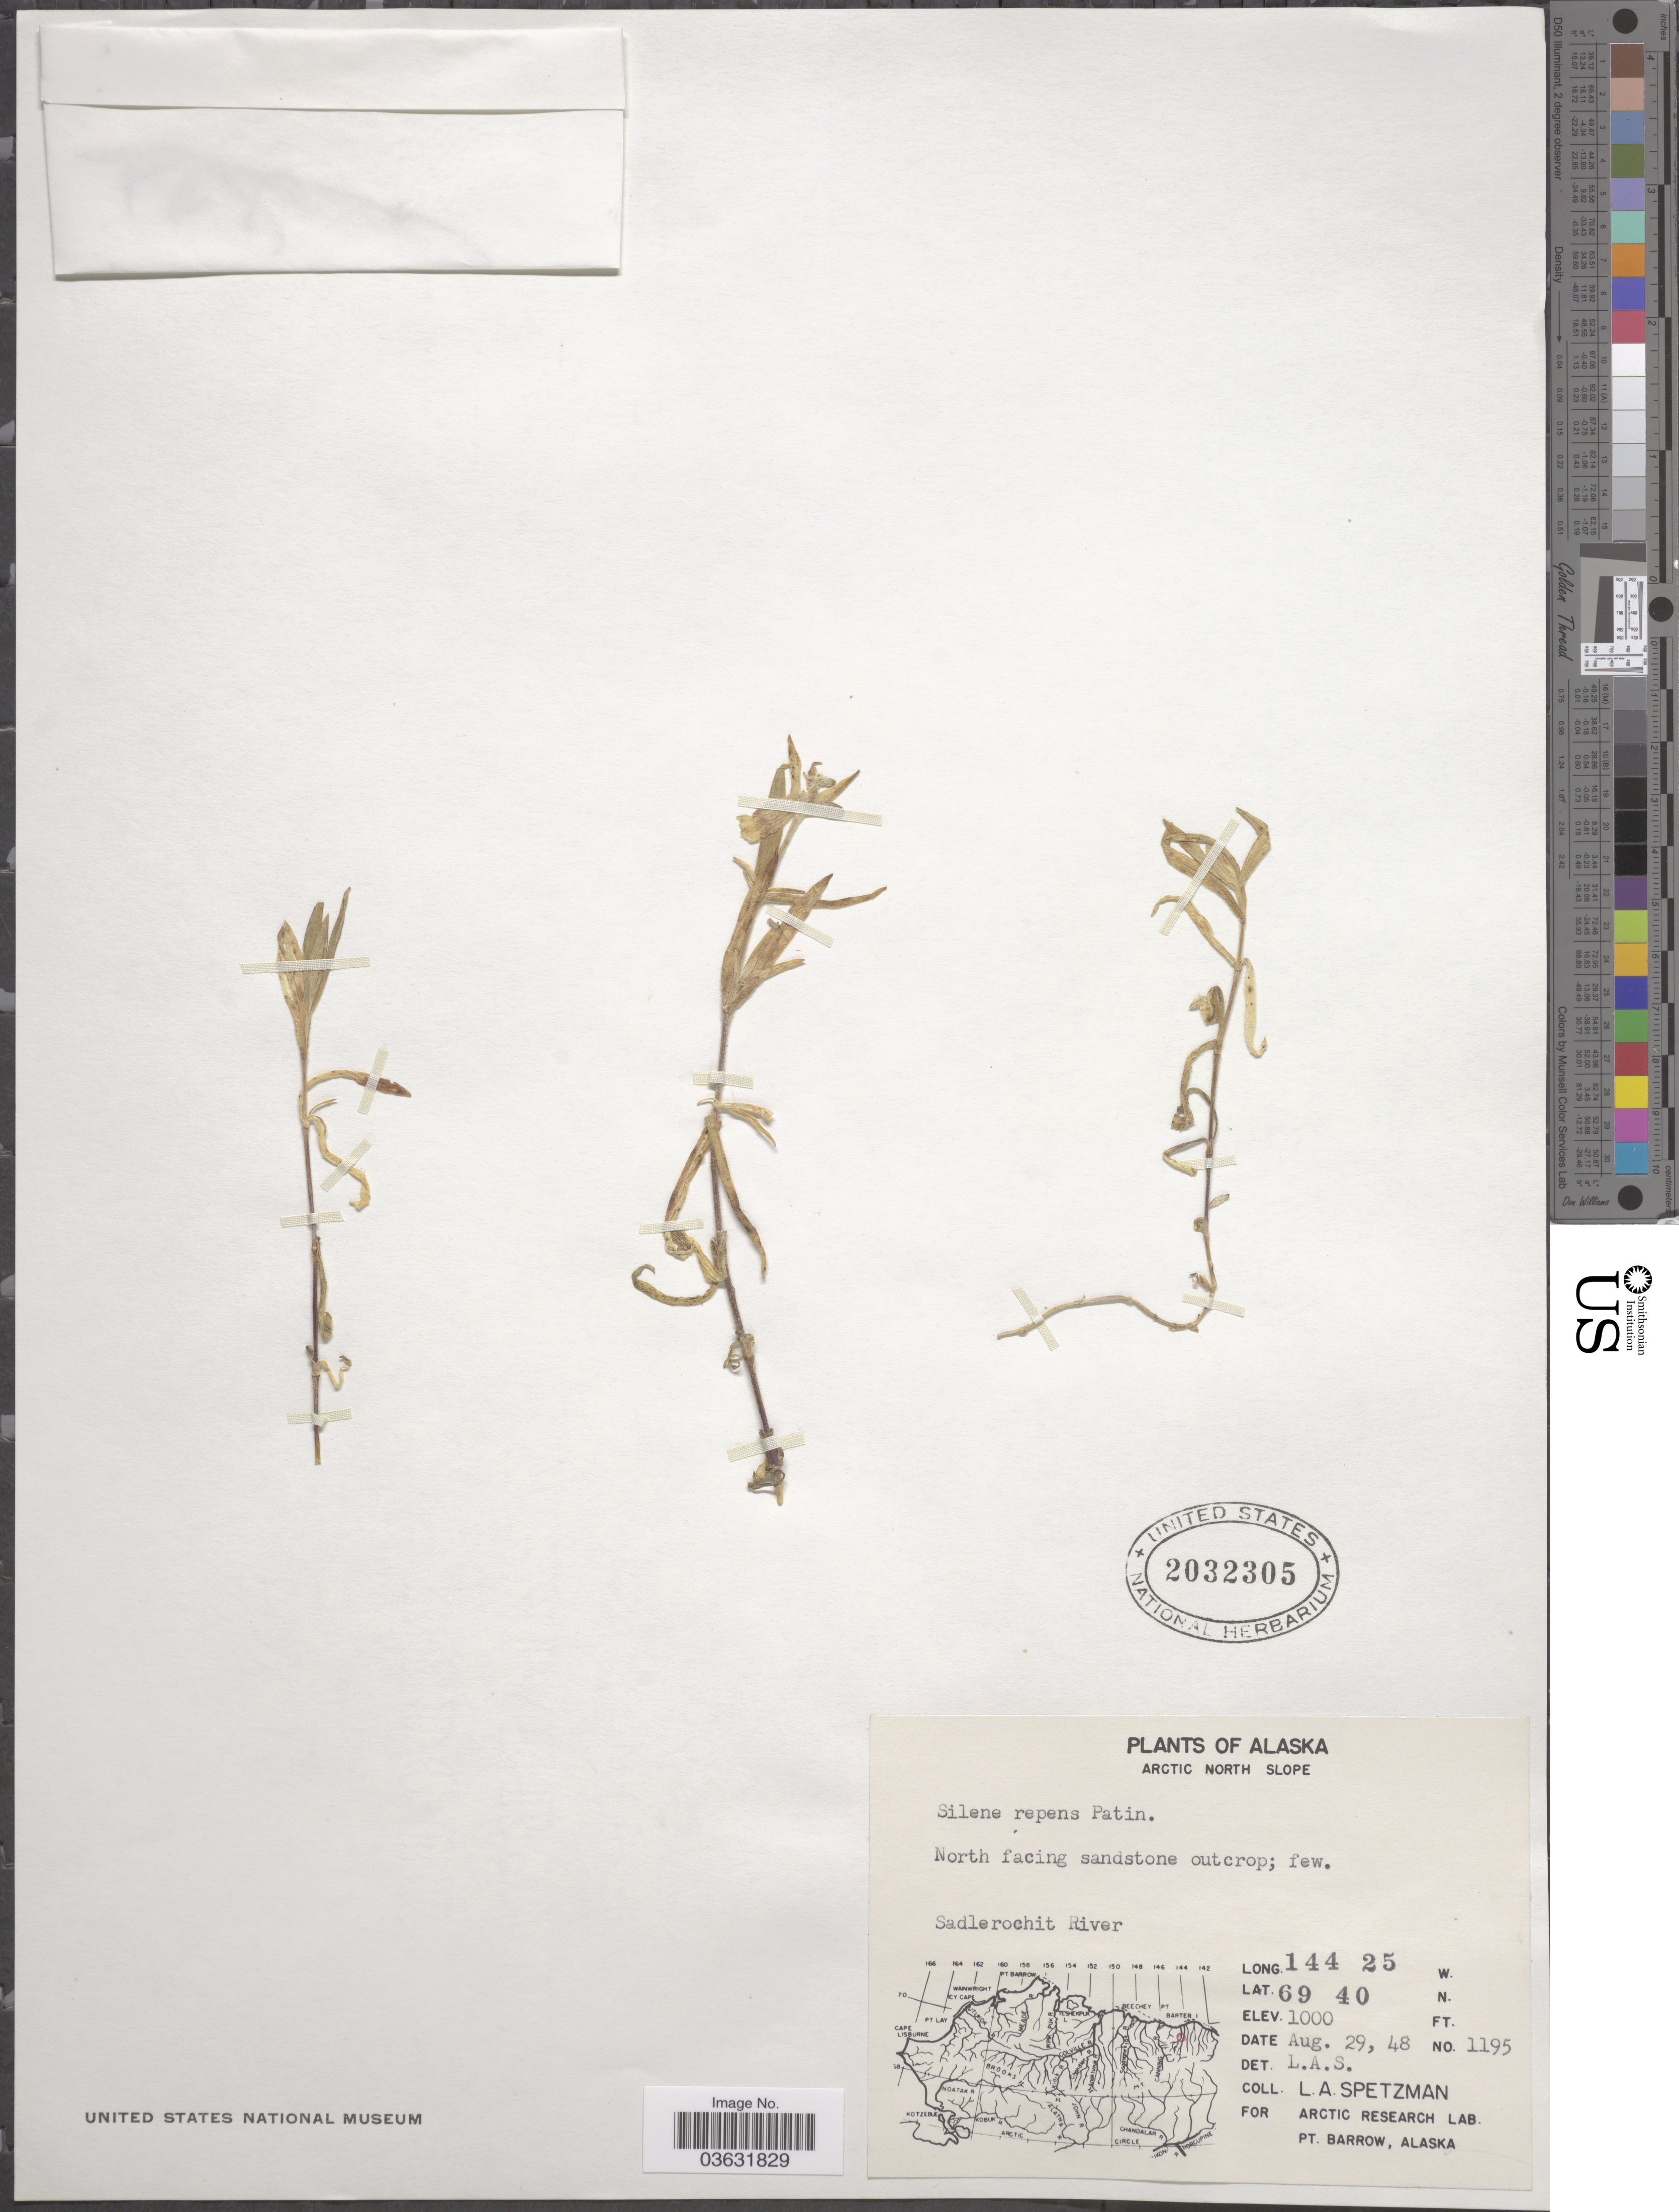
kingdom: Plantae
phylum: Tracheophyta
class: Magnoliopsida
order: Caryophyllales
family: Caryophyllaceae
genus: Silene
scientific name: Silene repens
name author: Patrin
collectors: L. Spetzman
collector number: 1195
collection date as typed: Transcribed d/m/y: 29/8/48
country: United States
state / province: Alaska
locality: Arctic North Slope. Sadlerochit River.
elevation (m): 305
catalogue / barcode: US 2032305